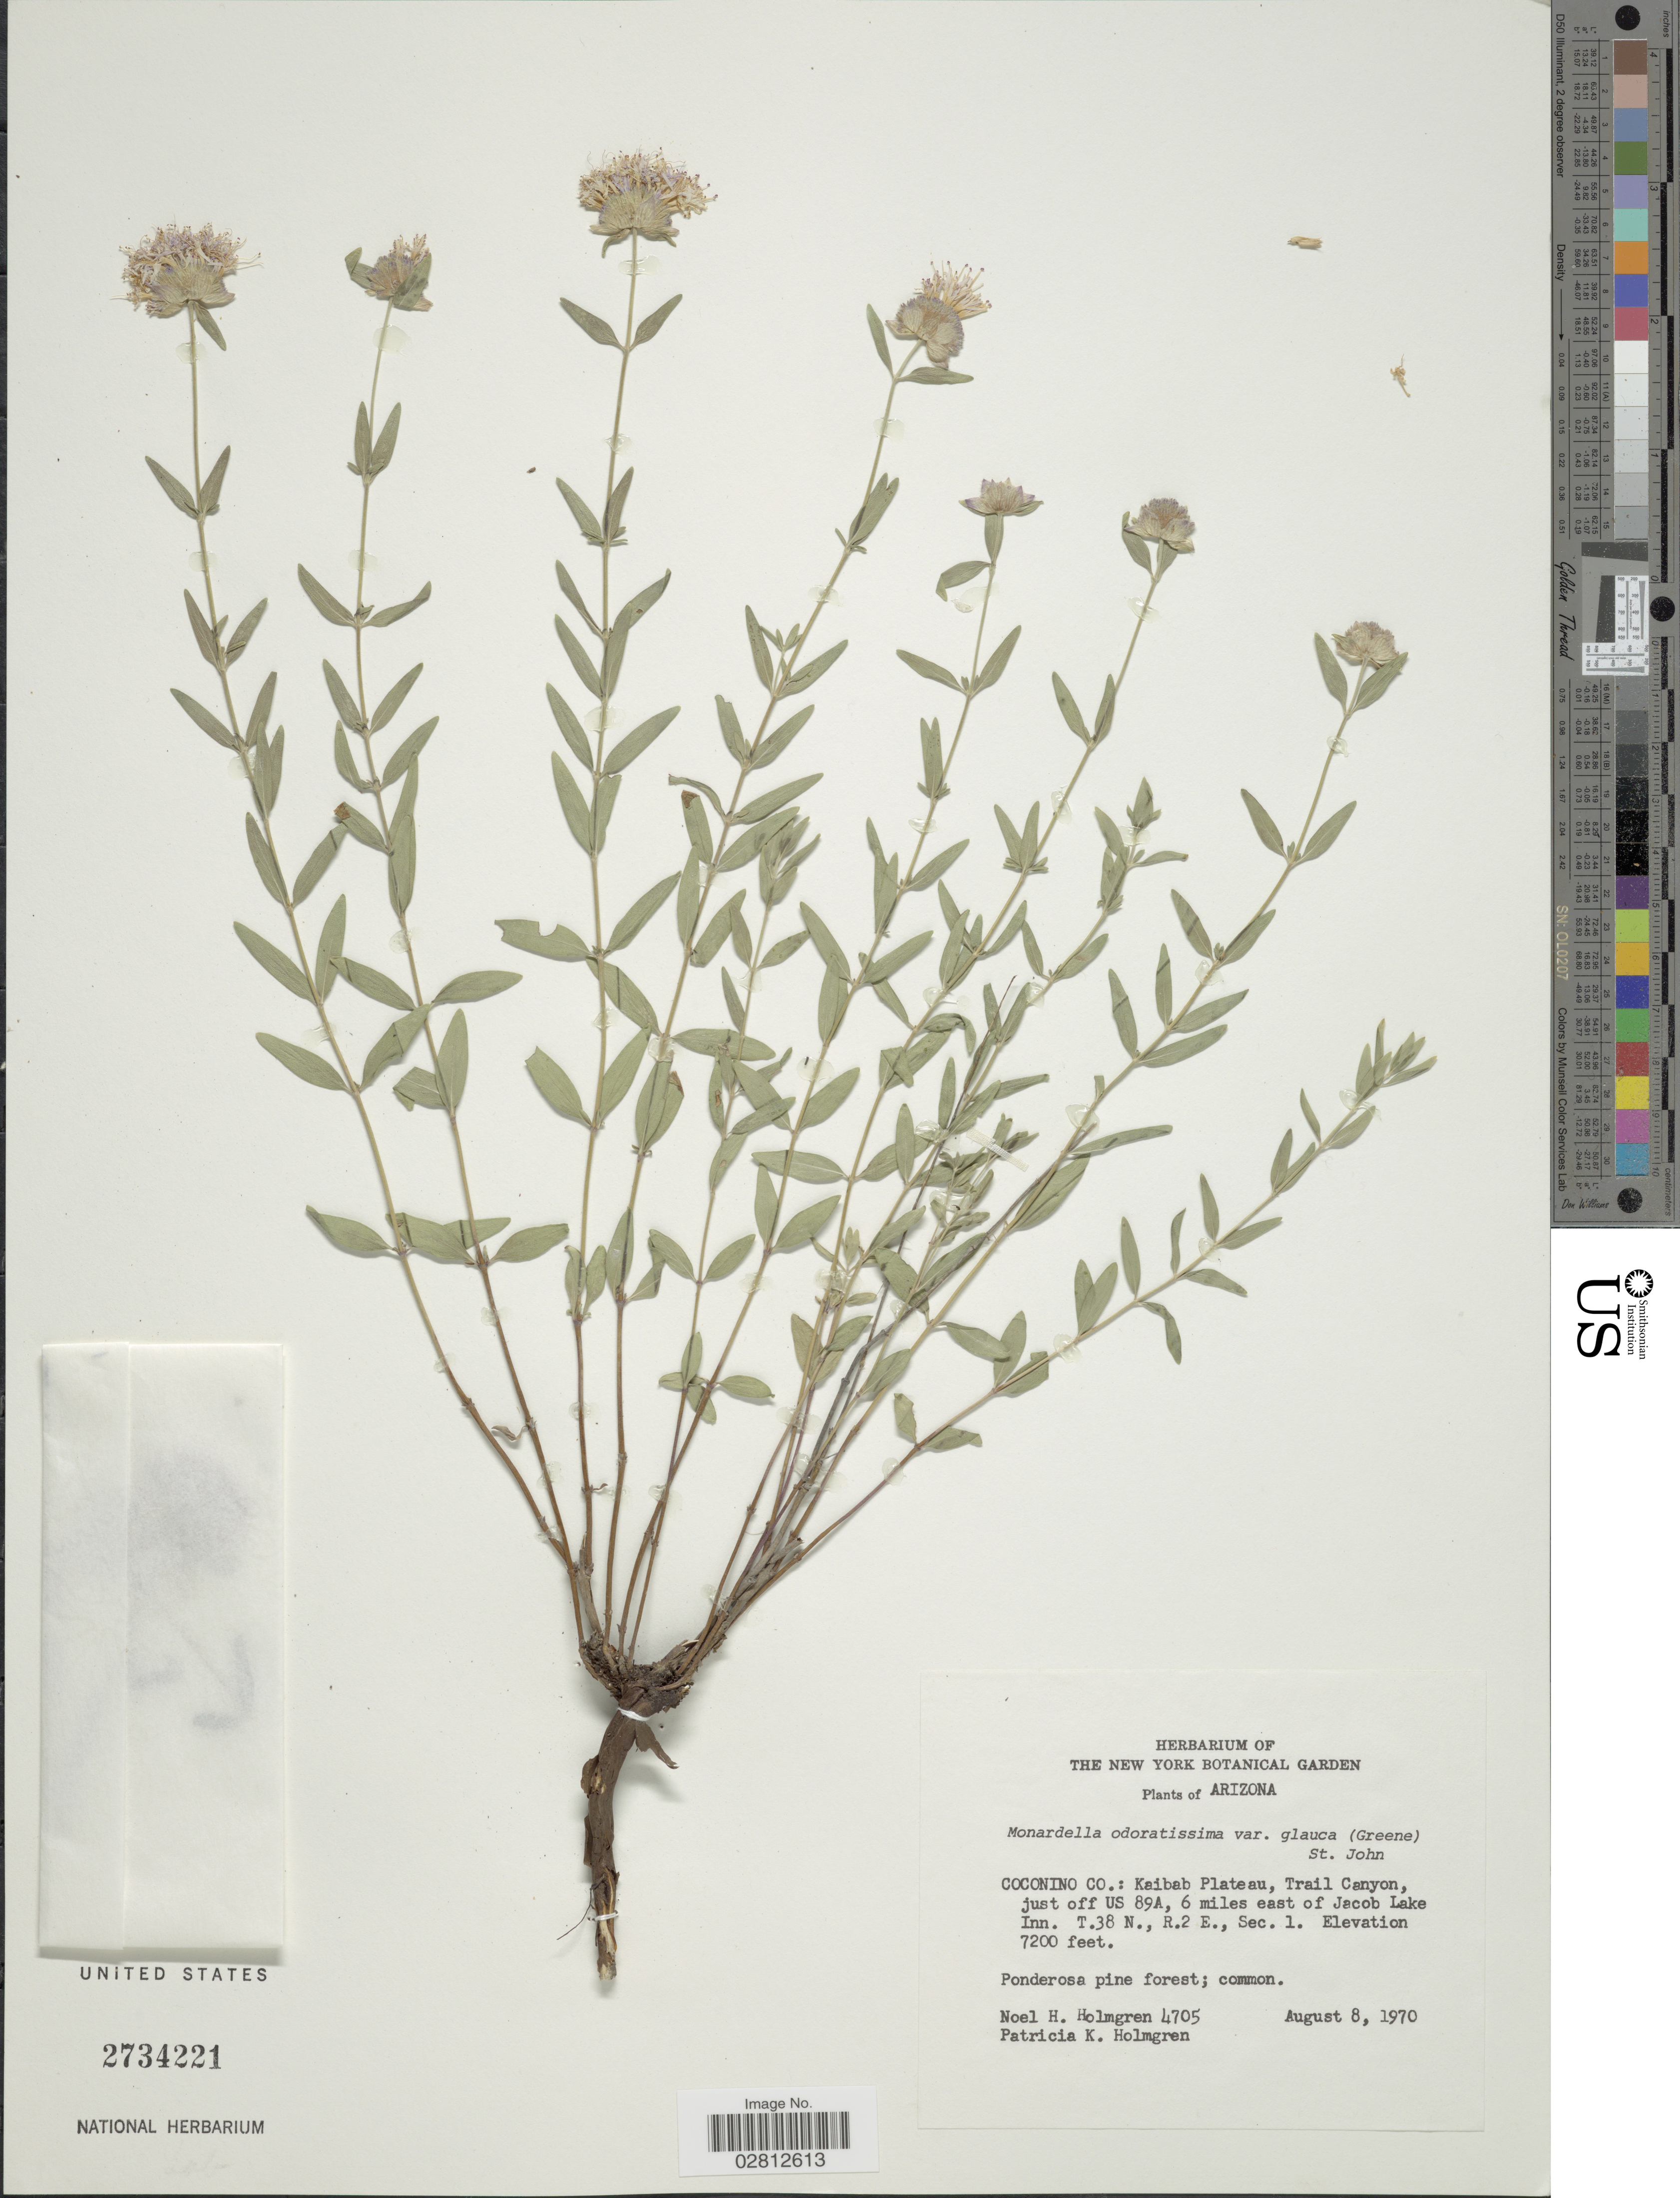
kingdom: Plantae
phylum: Tracheophyta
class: Magnoliopsida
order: Lamiales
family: Lamiaceae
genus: Monardella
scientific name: Monardella odoratissima subsp. glauca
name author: (Greene) Epling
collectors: N. H. Holmgren & P. K. Holmgren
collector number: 4705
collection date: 1970-08-08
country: United States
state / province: Arizona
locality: Coconino Co.: Kaibab Plateau, Trail Canyon, just off US 89A, 6 miles east of Jacob Lake Inn., T38 N., R.2 E., Sec. 1.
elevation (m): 2195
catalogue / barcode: US 2734221